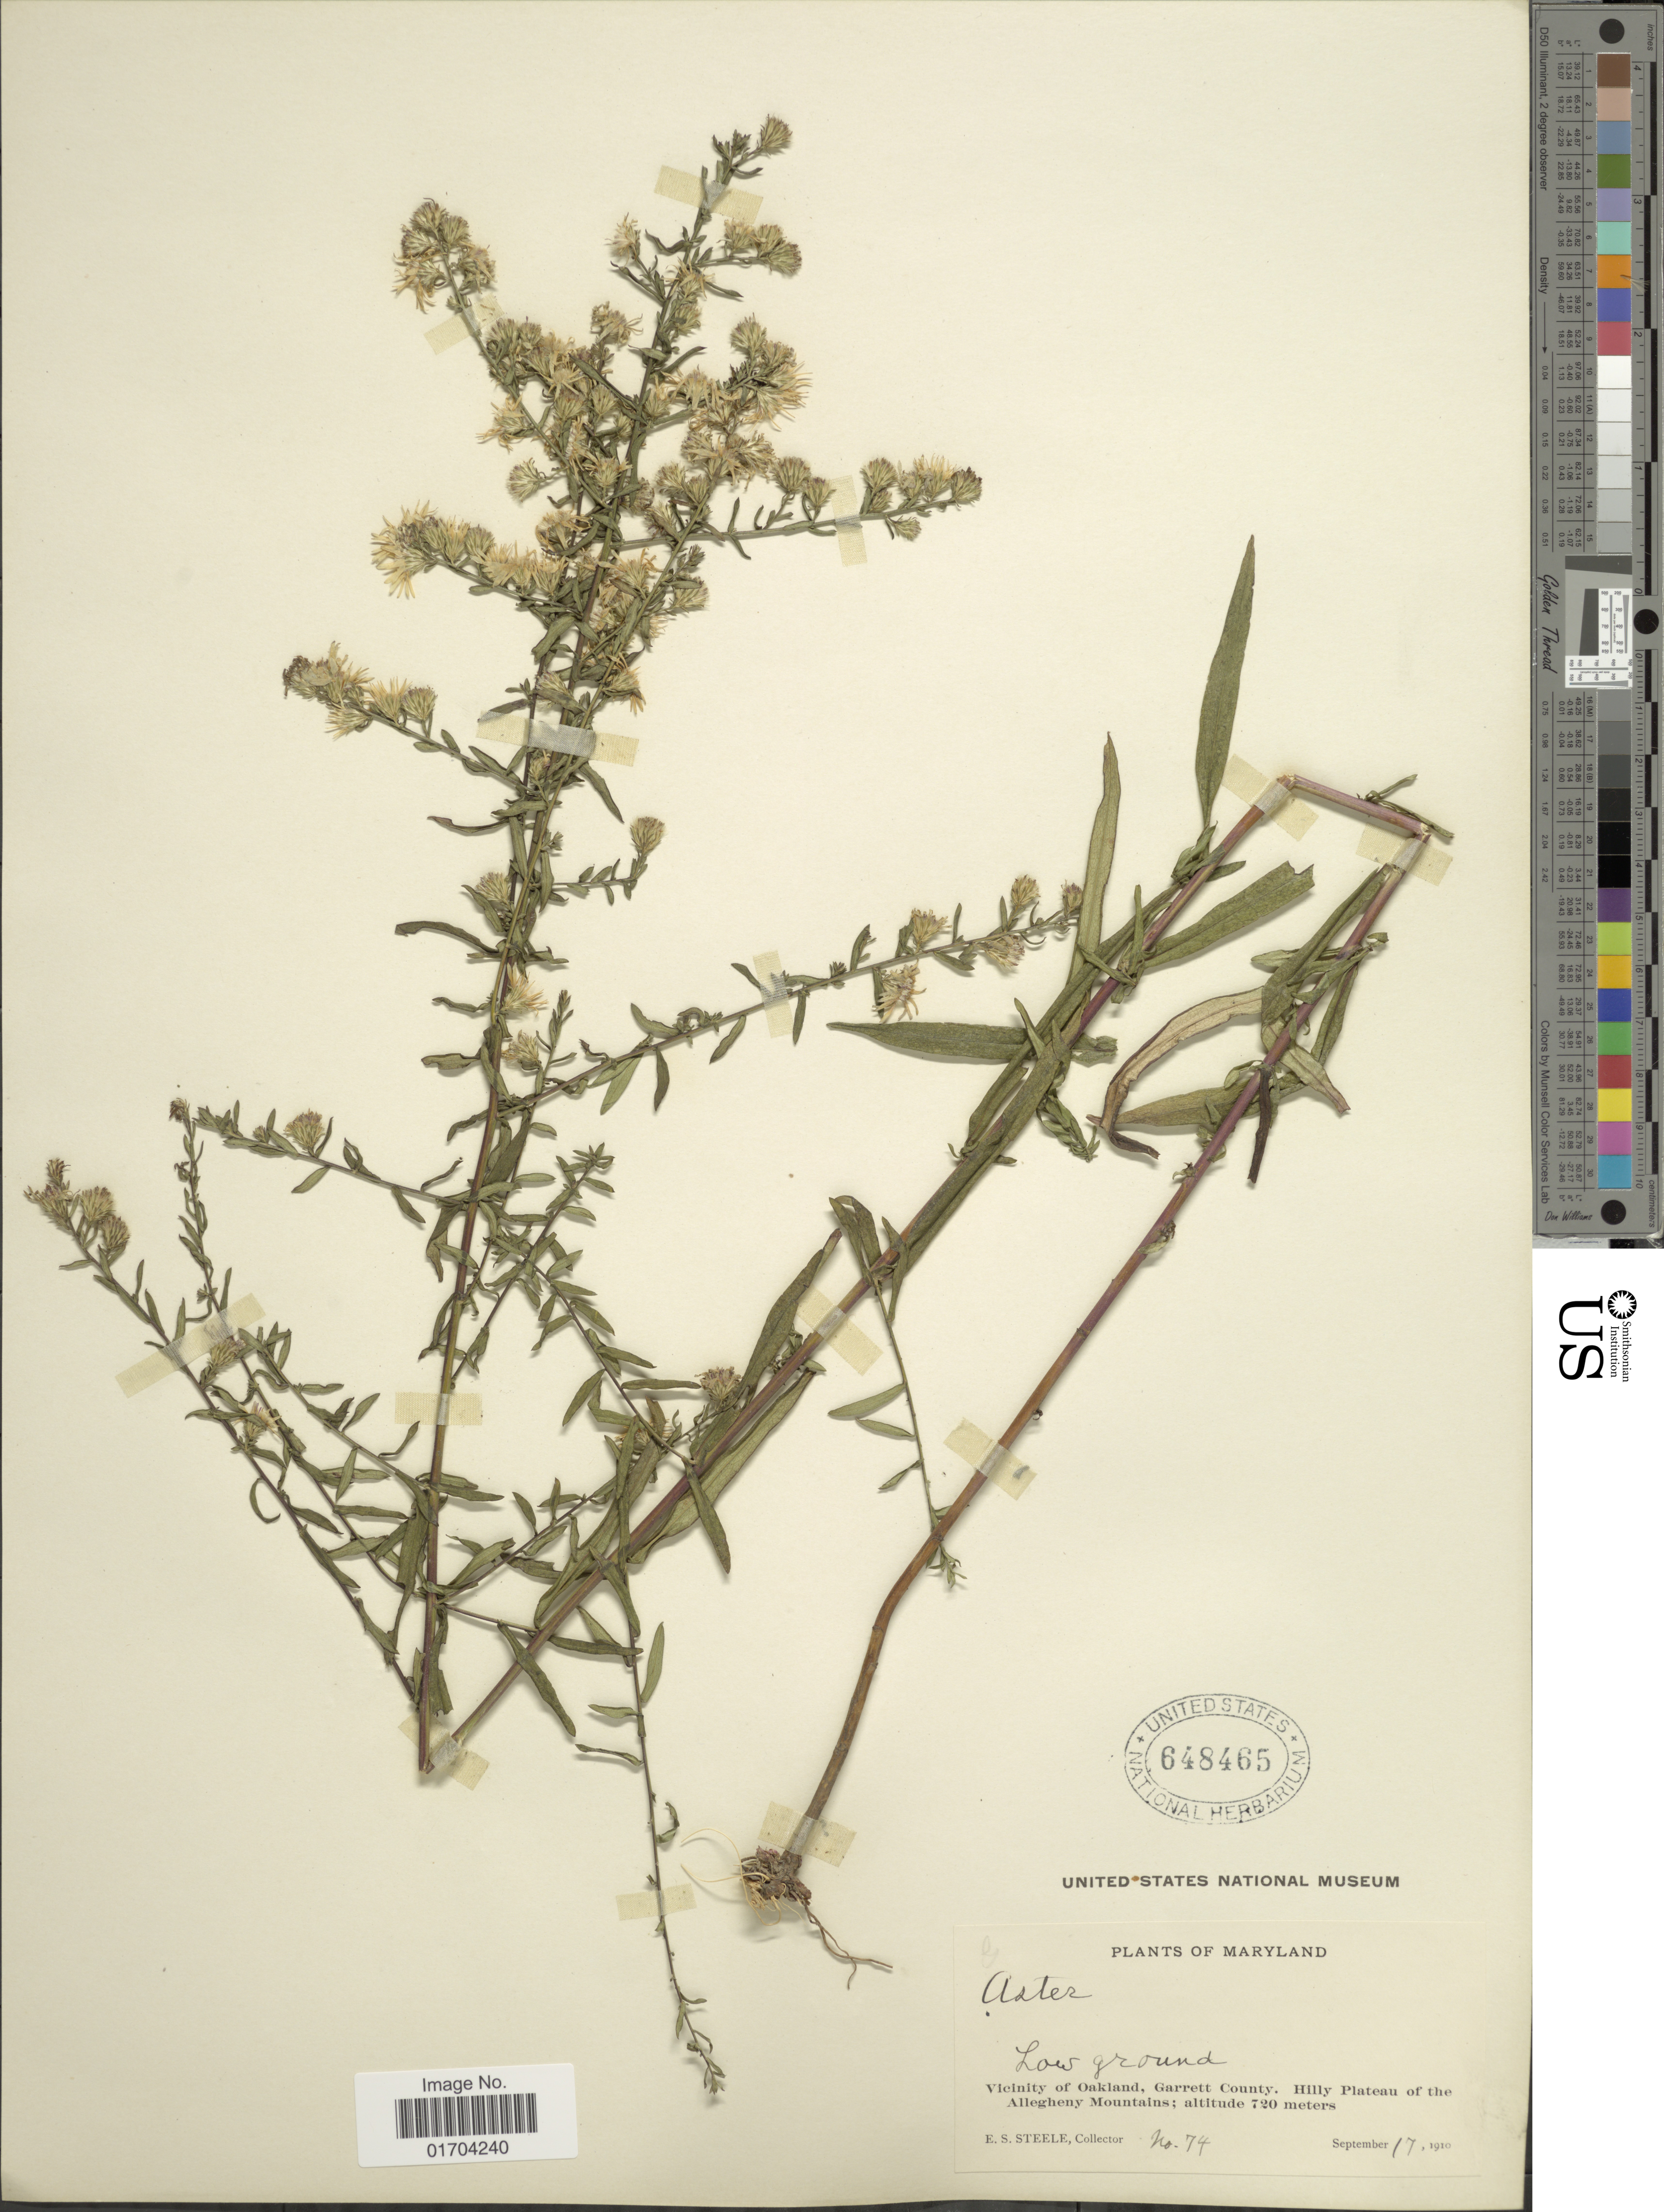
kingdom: Plantae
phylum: Tracheophyta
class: Magnoliopsida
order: Asterales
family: Asteraceae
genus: Symphyotrichum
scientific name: Symphyotrichum sp.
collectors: E. Steele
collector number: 74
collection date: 1910-09-17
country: United States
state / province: Maryland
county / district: Garrett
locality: Low ground, Vicinity of Oakland, Garrett County. Hilly Plateau of the Allegheny Mountains.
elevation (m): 720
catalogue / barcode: US 648465